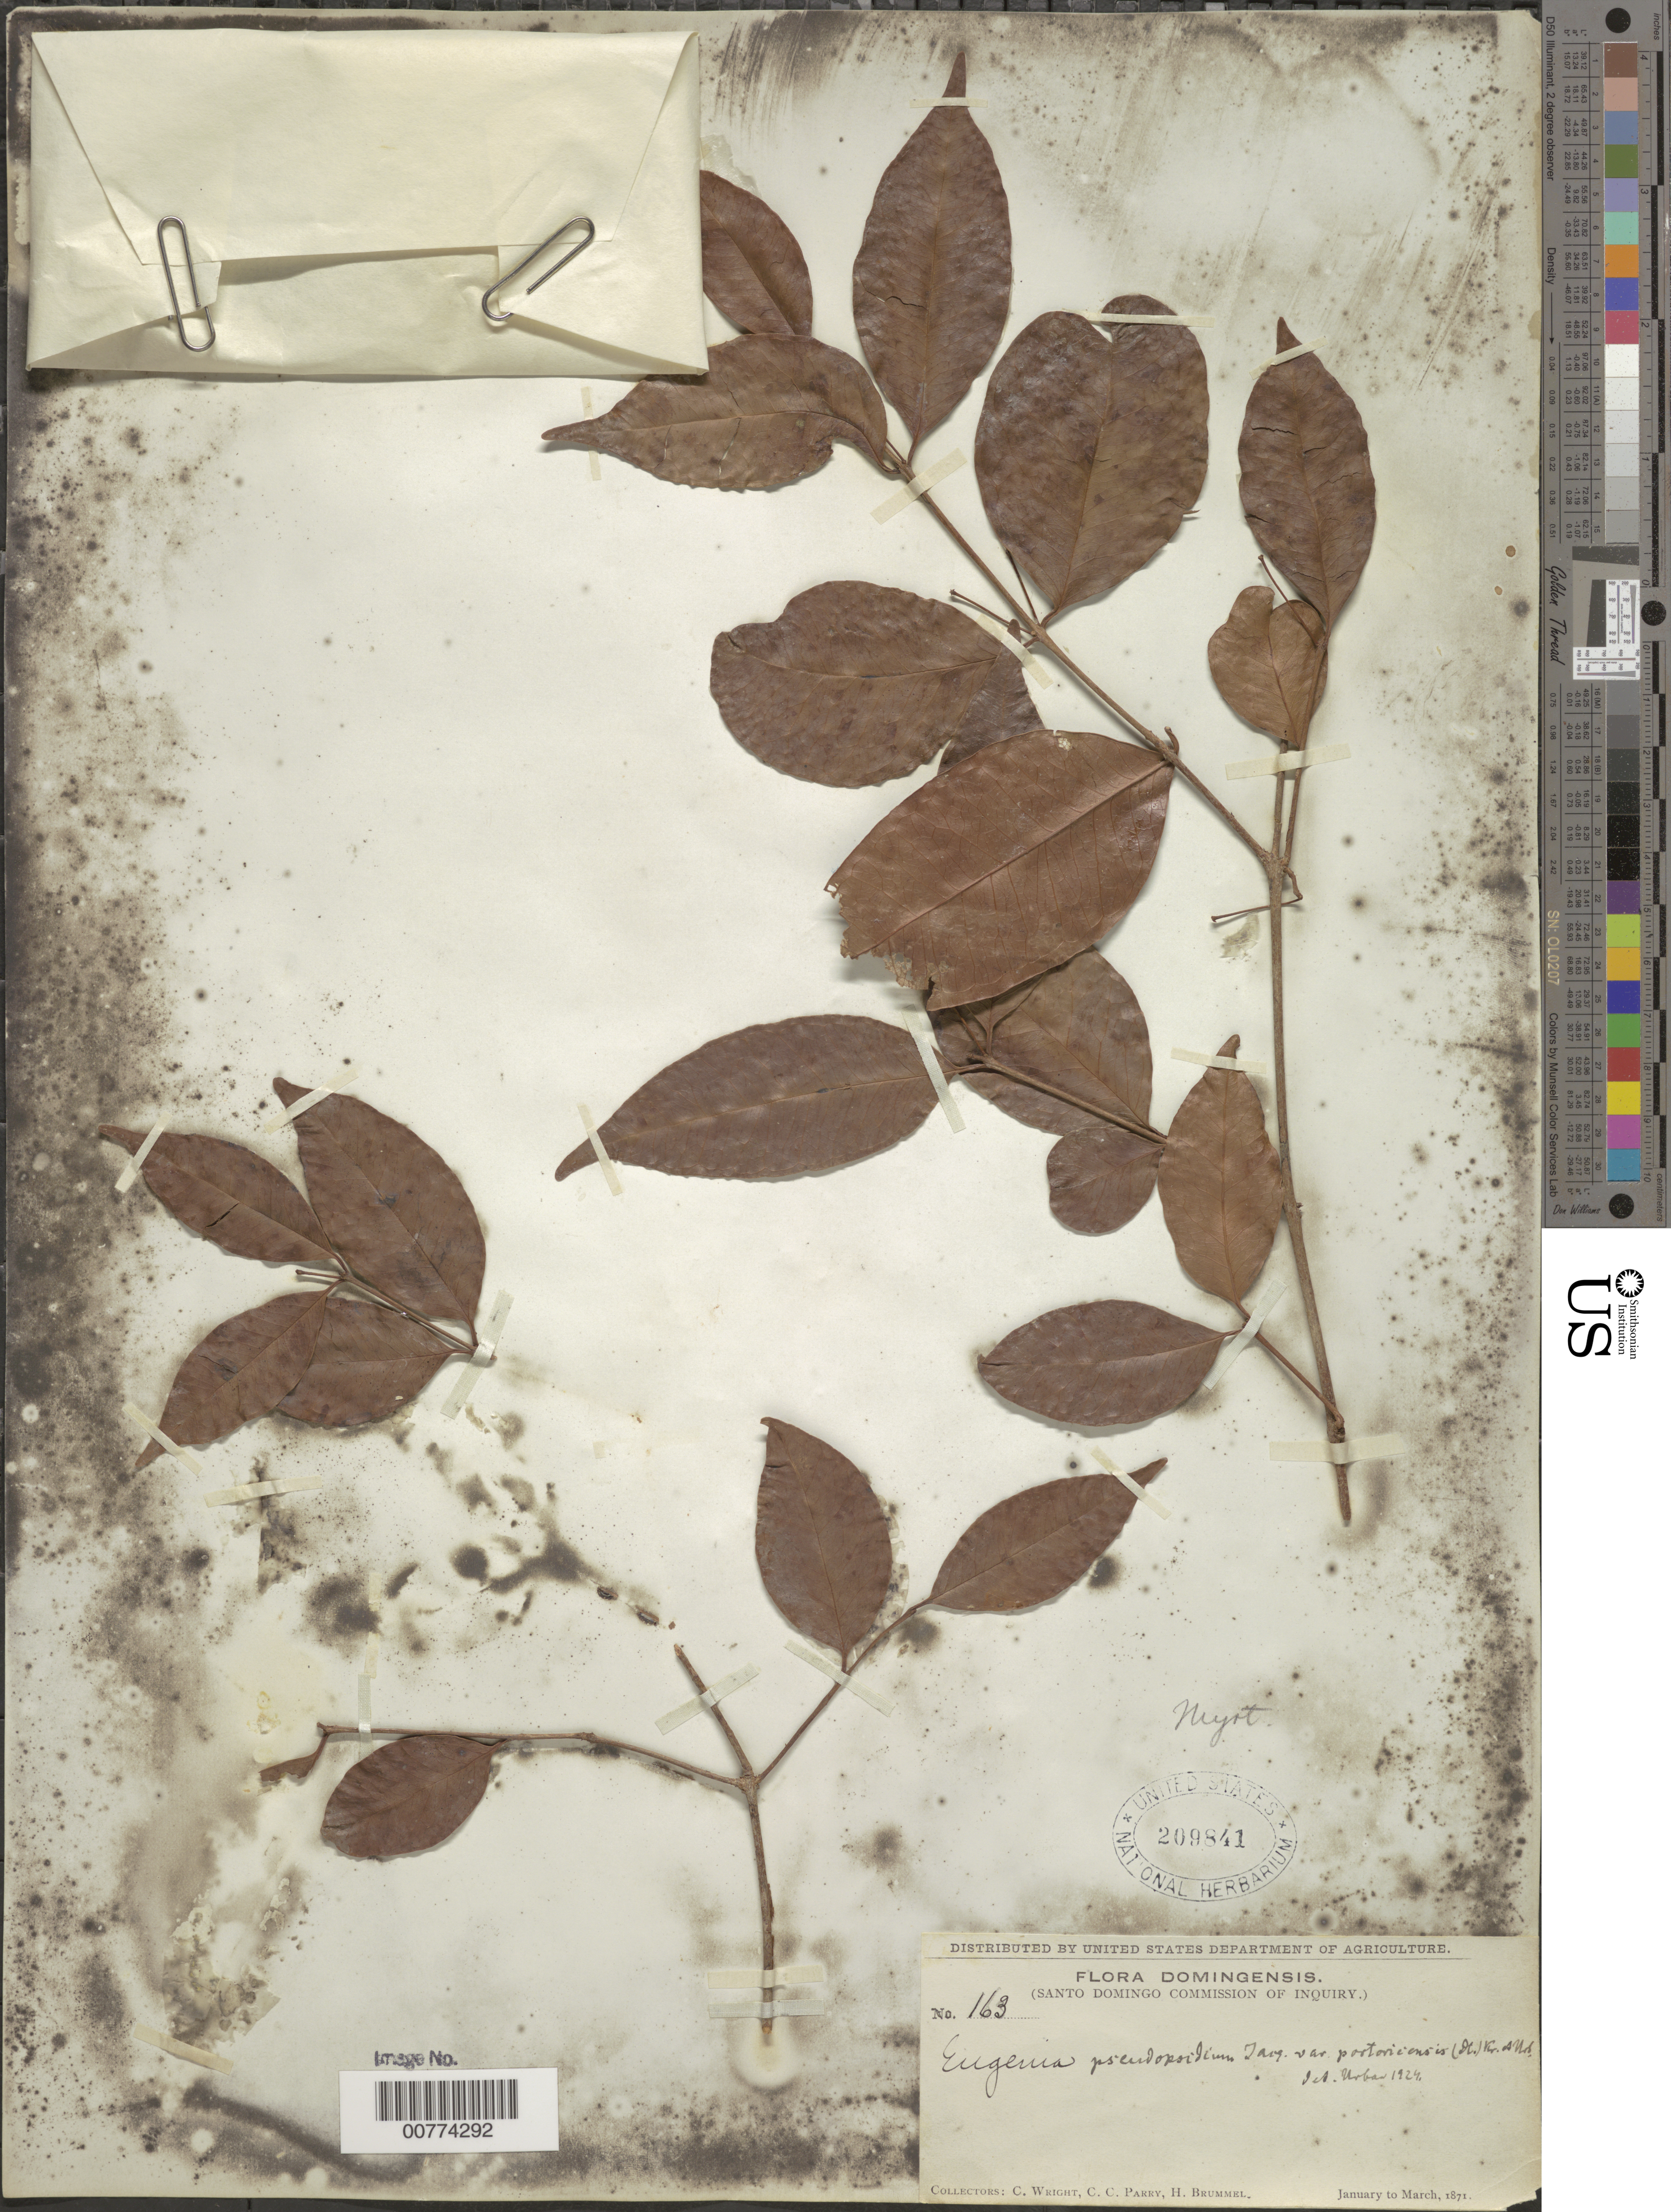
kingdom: Plantae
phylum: Tracheophyta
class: Magnoliopsida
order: Myrtales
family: Myrtaceae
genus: Eugenia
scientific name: Eugenia pseudopsidium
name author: Jacq.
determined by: Urban, Ignatz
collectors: C. Wright, C. C. Parry & H. Brummel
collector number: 163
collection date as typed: Jan 1871 to -- Mar 1871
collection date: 1871-01/1871-03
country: Dominican Republic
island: Hispaniola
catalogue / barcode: US 209841